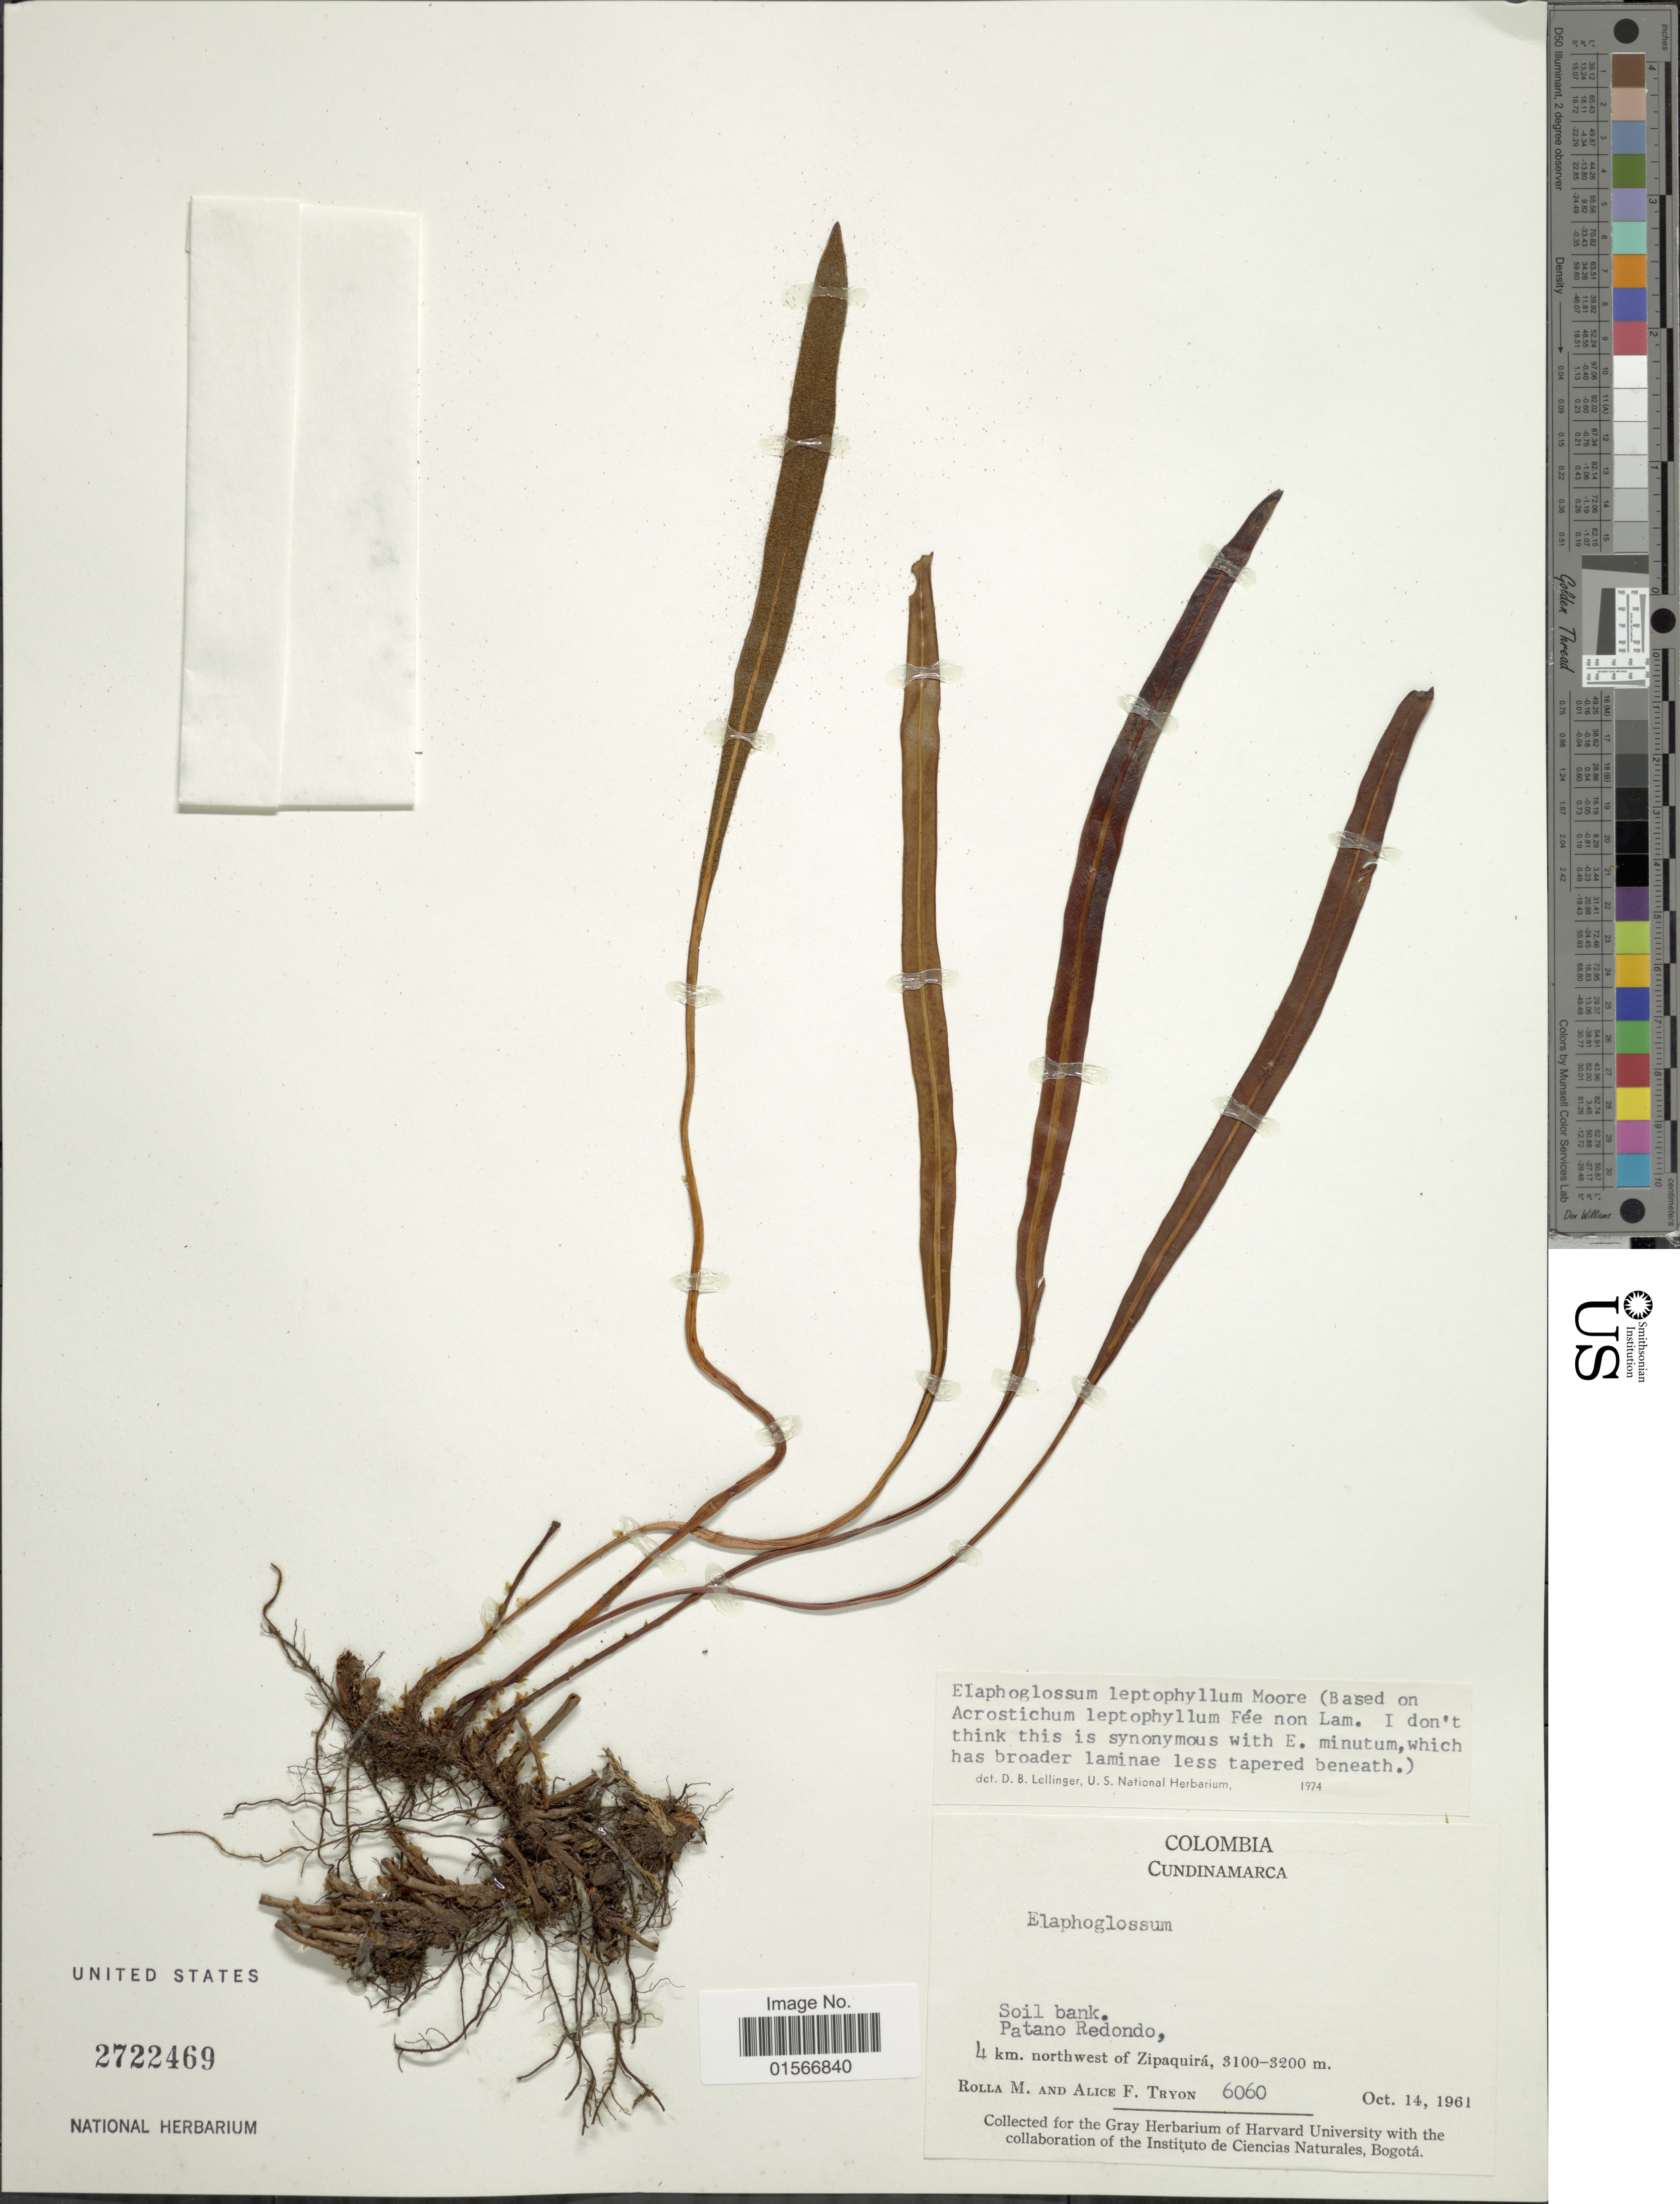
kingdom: Plantae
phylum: Tracheophyta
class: Polypodiopsida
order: Polypodiales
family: Dryopteridaceae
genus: Elaphoglossum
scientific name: Elaphoglossum leptophyllum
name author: (Fée) T. Moore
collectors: R. M. Tryon & A. F. Tryon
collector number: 6060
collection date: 1961-10-14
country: Colombia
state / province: Cundinamarca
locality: Soil bank, Patano Redondo, 4 km. northwest of Zipaquirá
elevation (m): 3100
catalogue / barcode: US 2722469